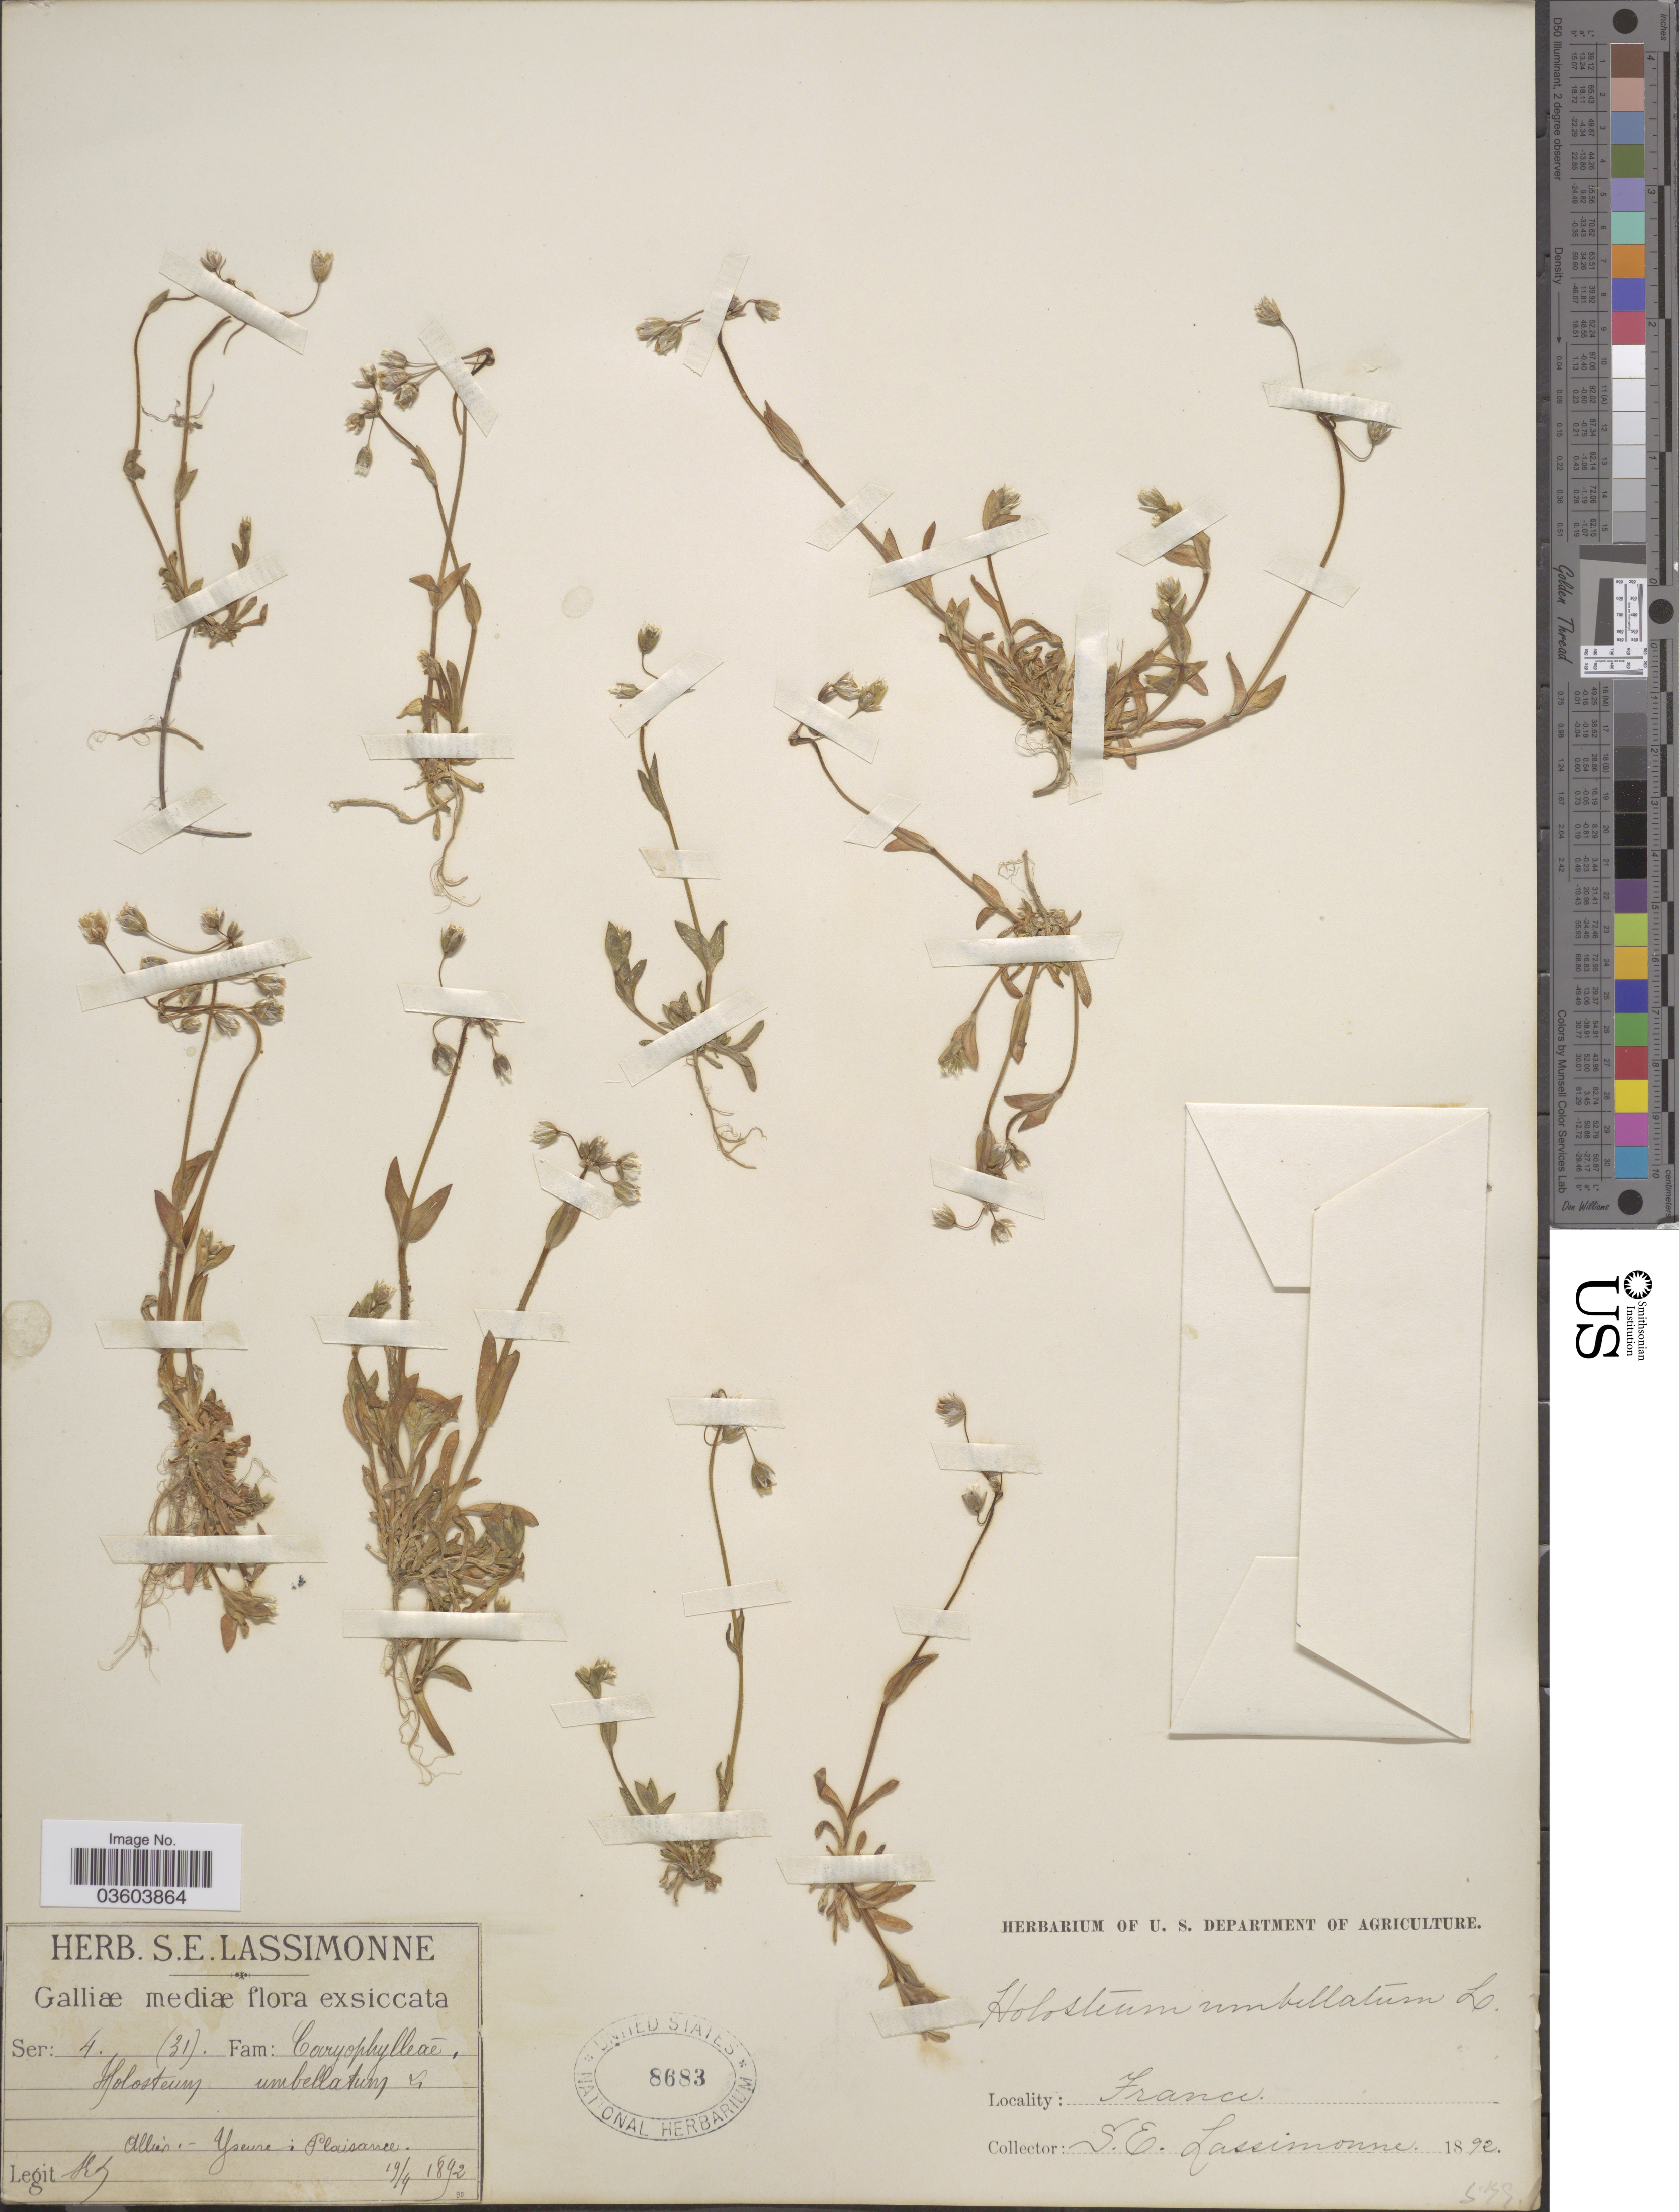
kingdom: Plantae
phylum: Tracheophyta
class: Magnoliopsida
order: Caryophyllales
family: Caryophyllaceae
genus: Holosteum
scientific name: Holosteum umbellatum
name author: L.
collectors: S. Lassimonne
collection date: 1892-04-19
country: France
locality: Allier - Yseure: Plaisance.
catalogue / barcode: US 8683